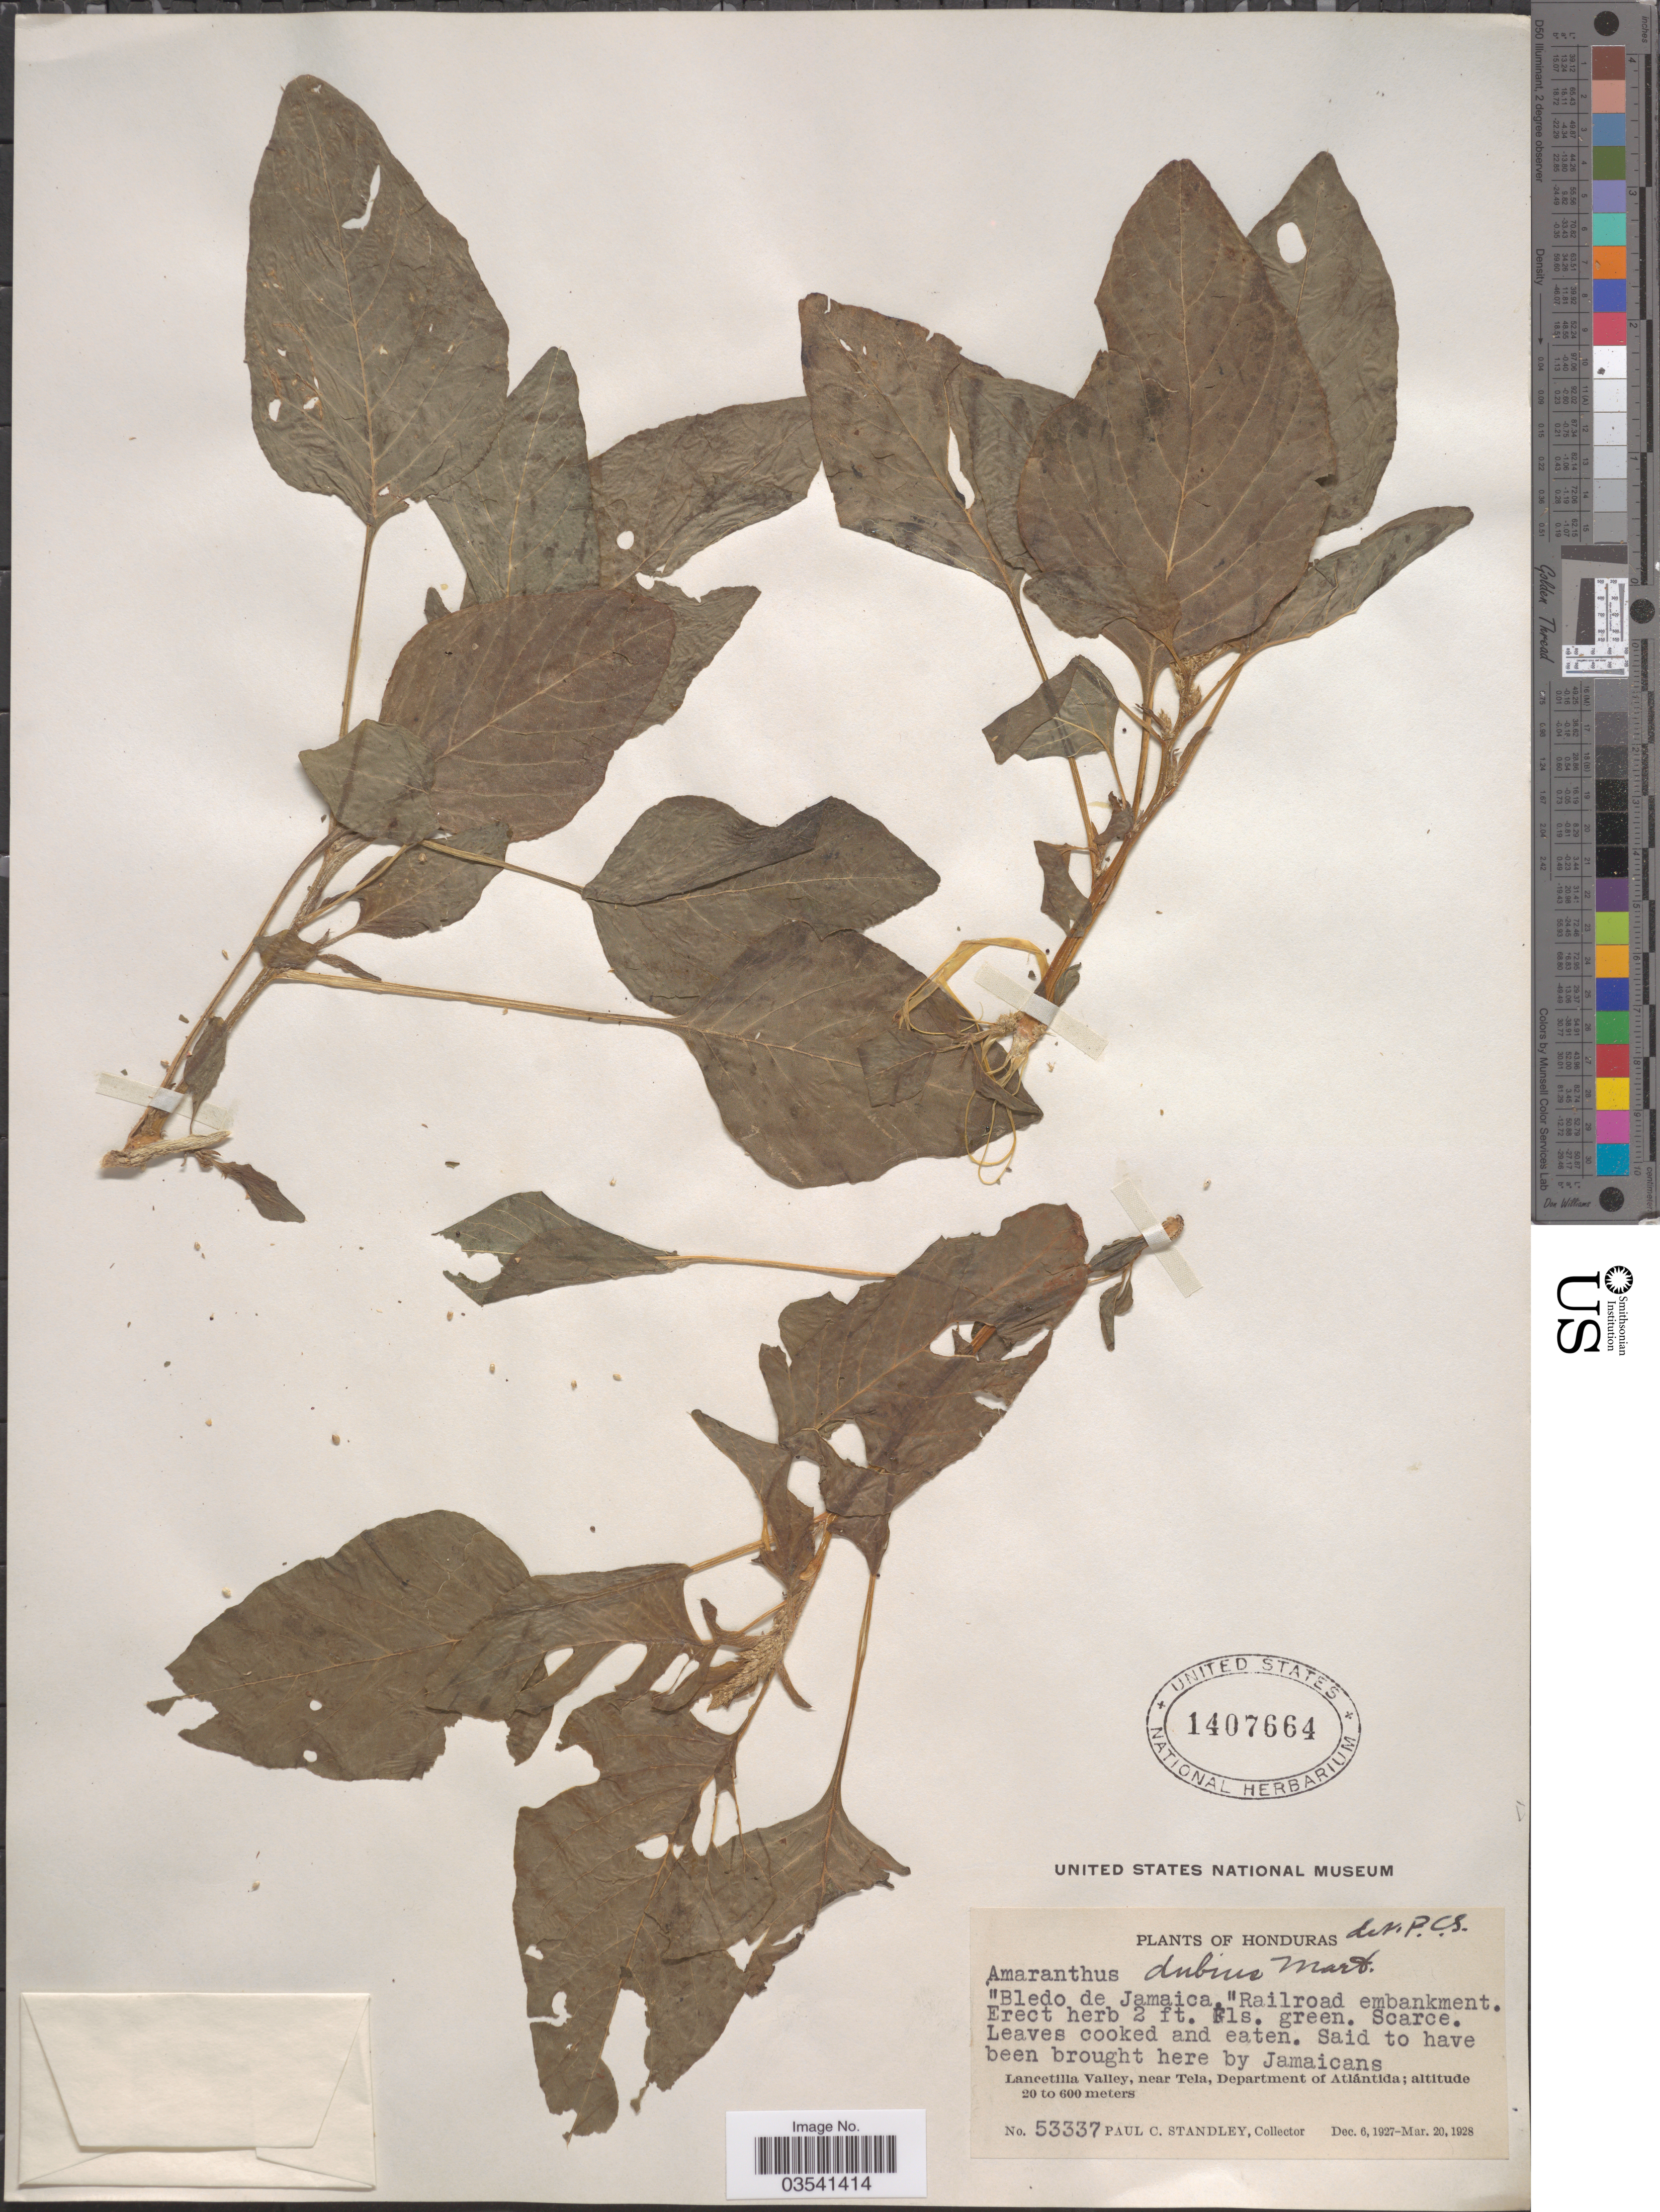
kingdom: Plantae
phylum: Tracheophyta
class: Magnoliopsida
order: Caryophyllales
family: Amaranthaceae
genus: Amaranthus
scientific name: Amaranthus dubius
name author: Mart. ex Thell.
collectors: P. C. Standley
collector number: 53337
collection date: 1927-12-06/1928-03-20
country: Honduras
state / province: Atlántida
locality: Railroad embankment. Lancetilla Valley, near Tela, Department of Atlántida.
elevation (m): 20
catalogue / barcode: US 1407664